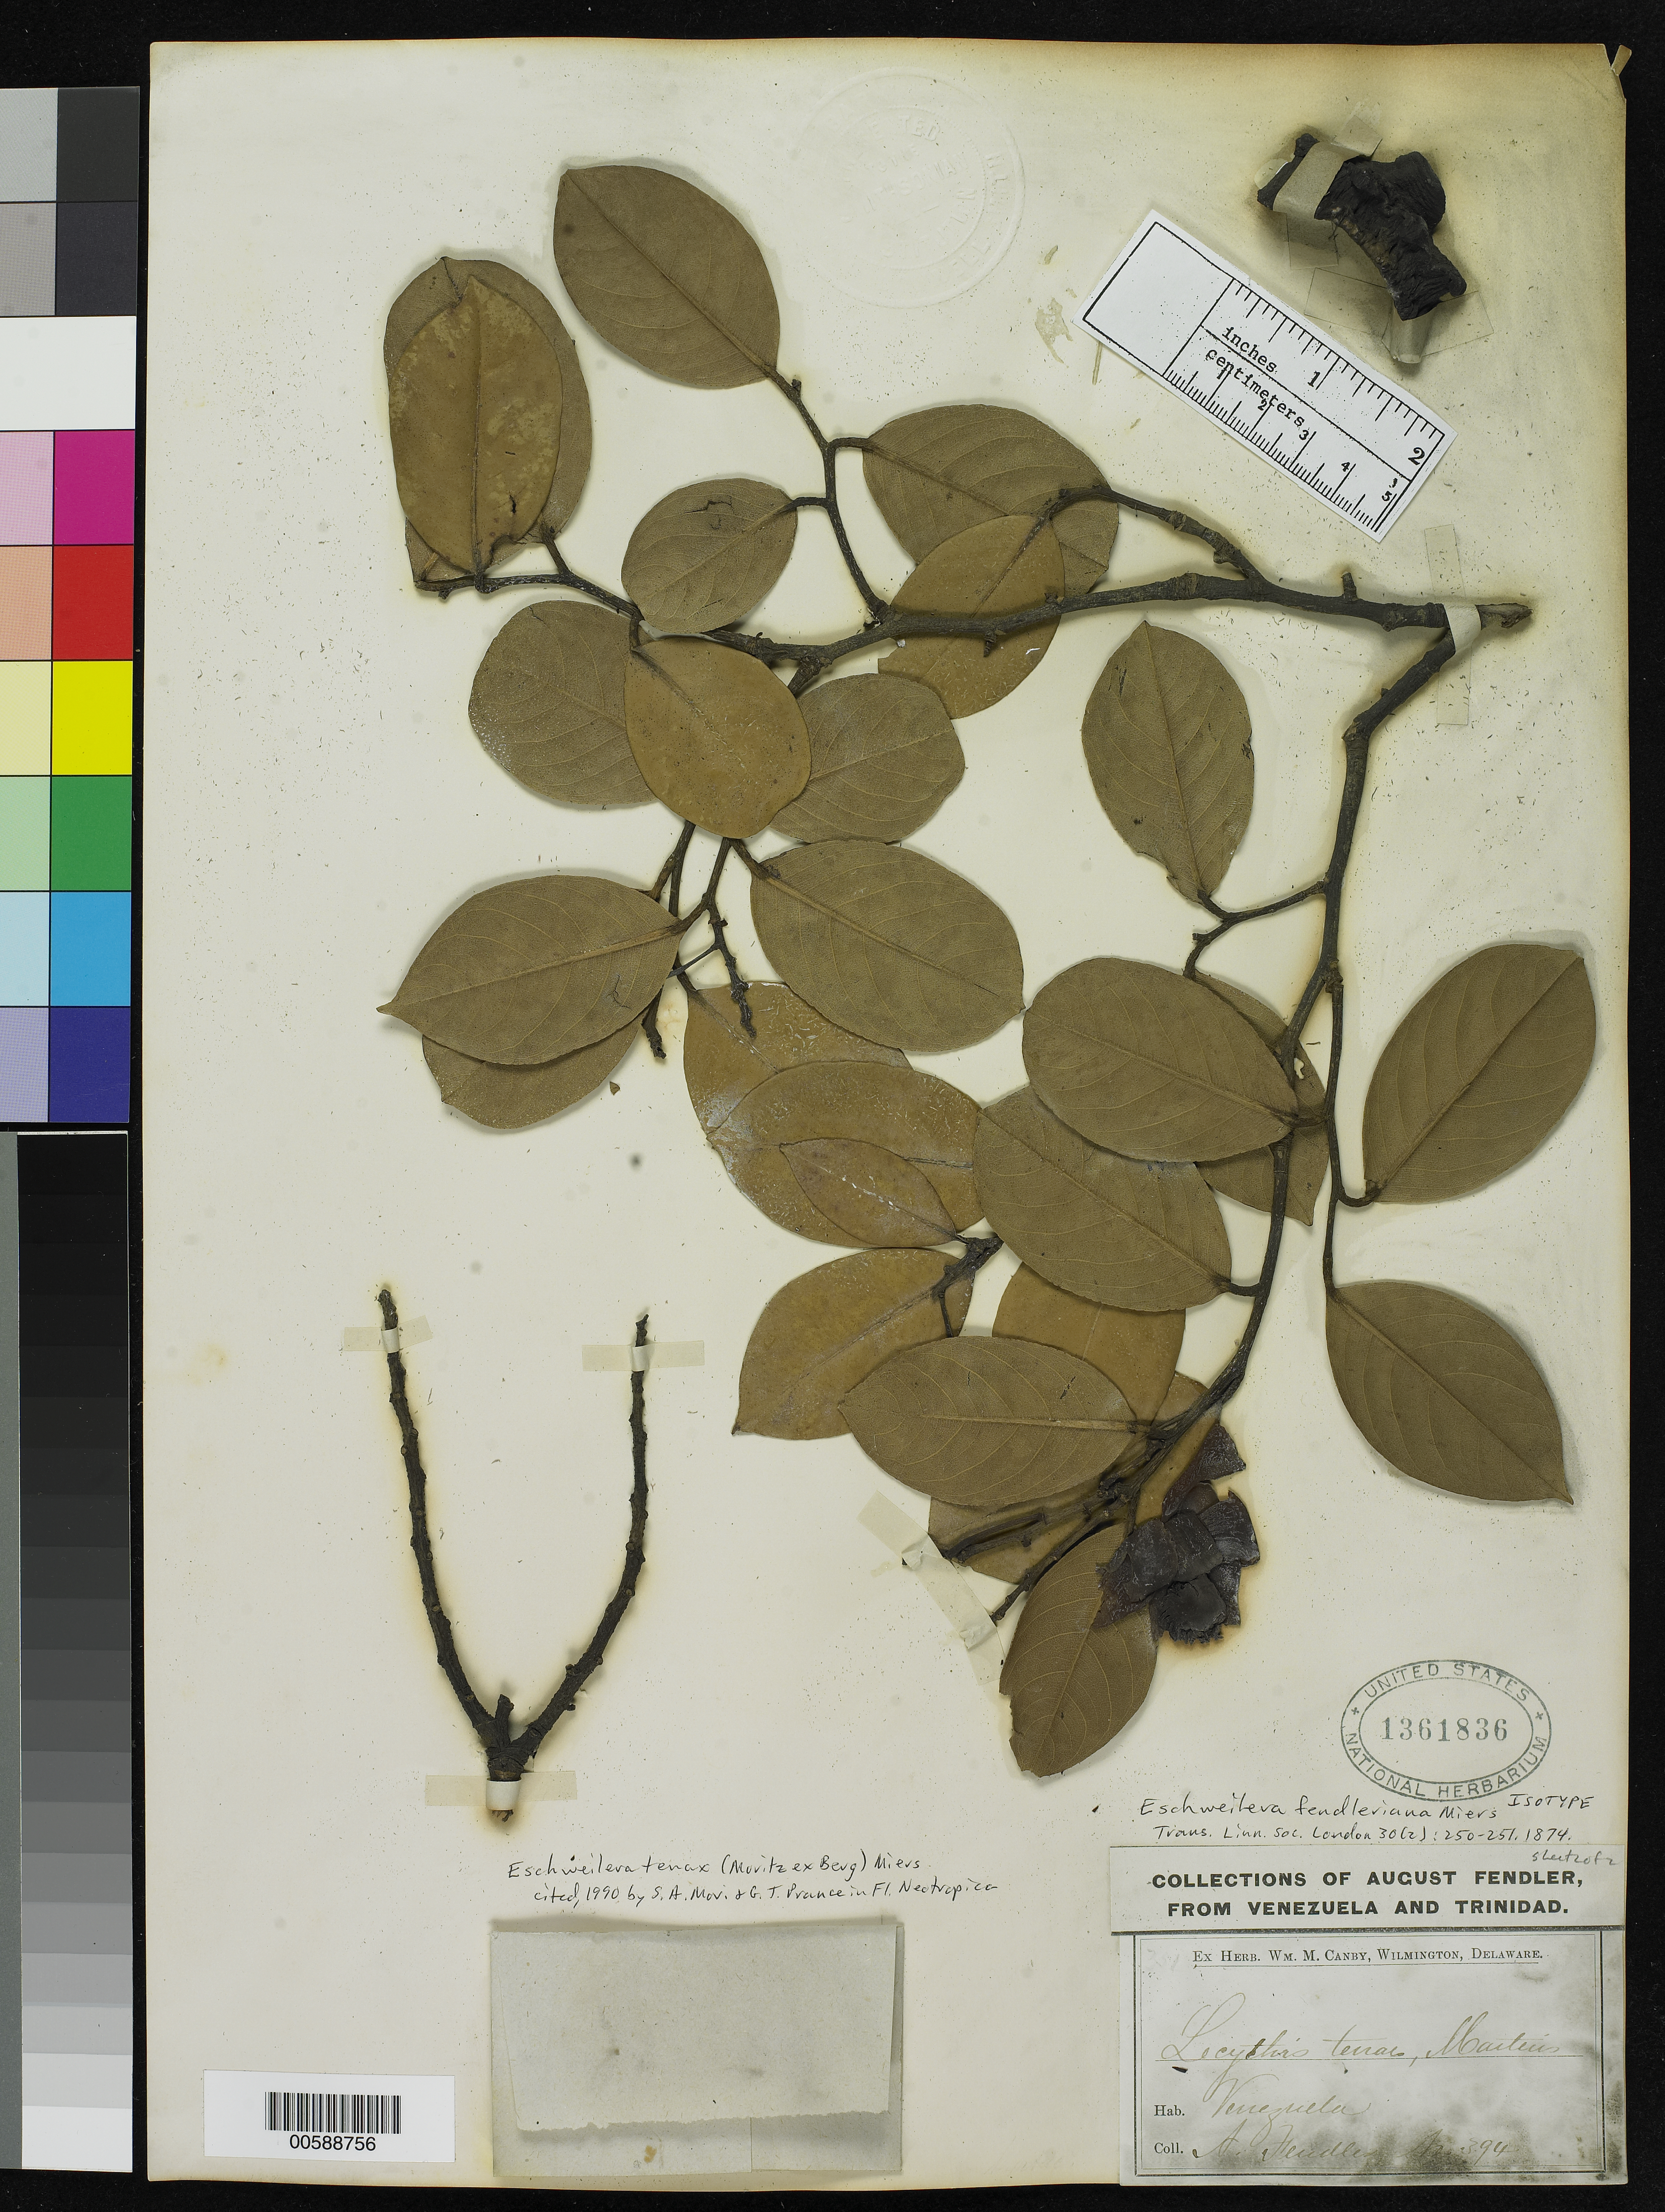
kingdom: Plantae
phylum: Tracheophyta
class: Magnoliopsida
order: Ericales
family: Lecythidaceae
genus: Eschweilera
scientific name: Eschweilera fendleriana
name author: Miers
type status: Isotype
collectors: A. Fendler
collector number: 394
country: Venezuela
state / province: Mérida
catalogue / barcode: US 1361836